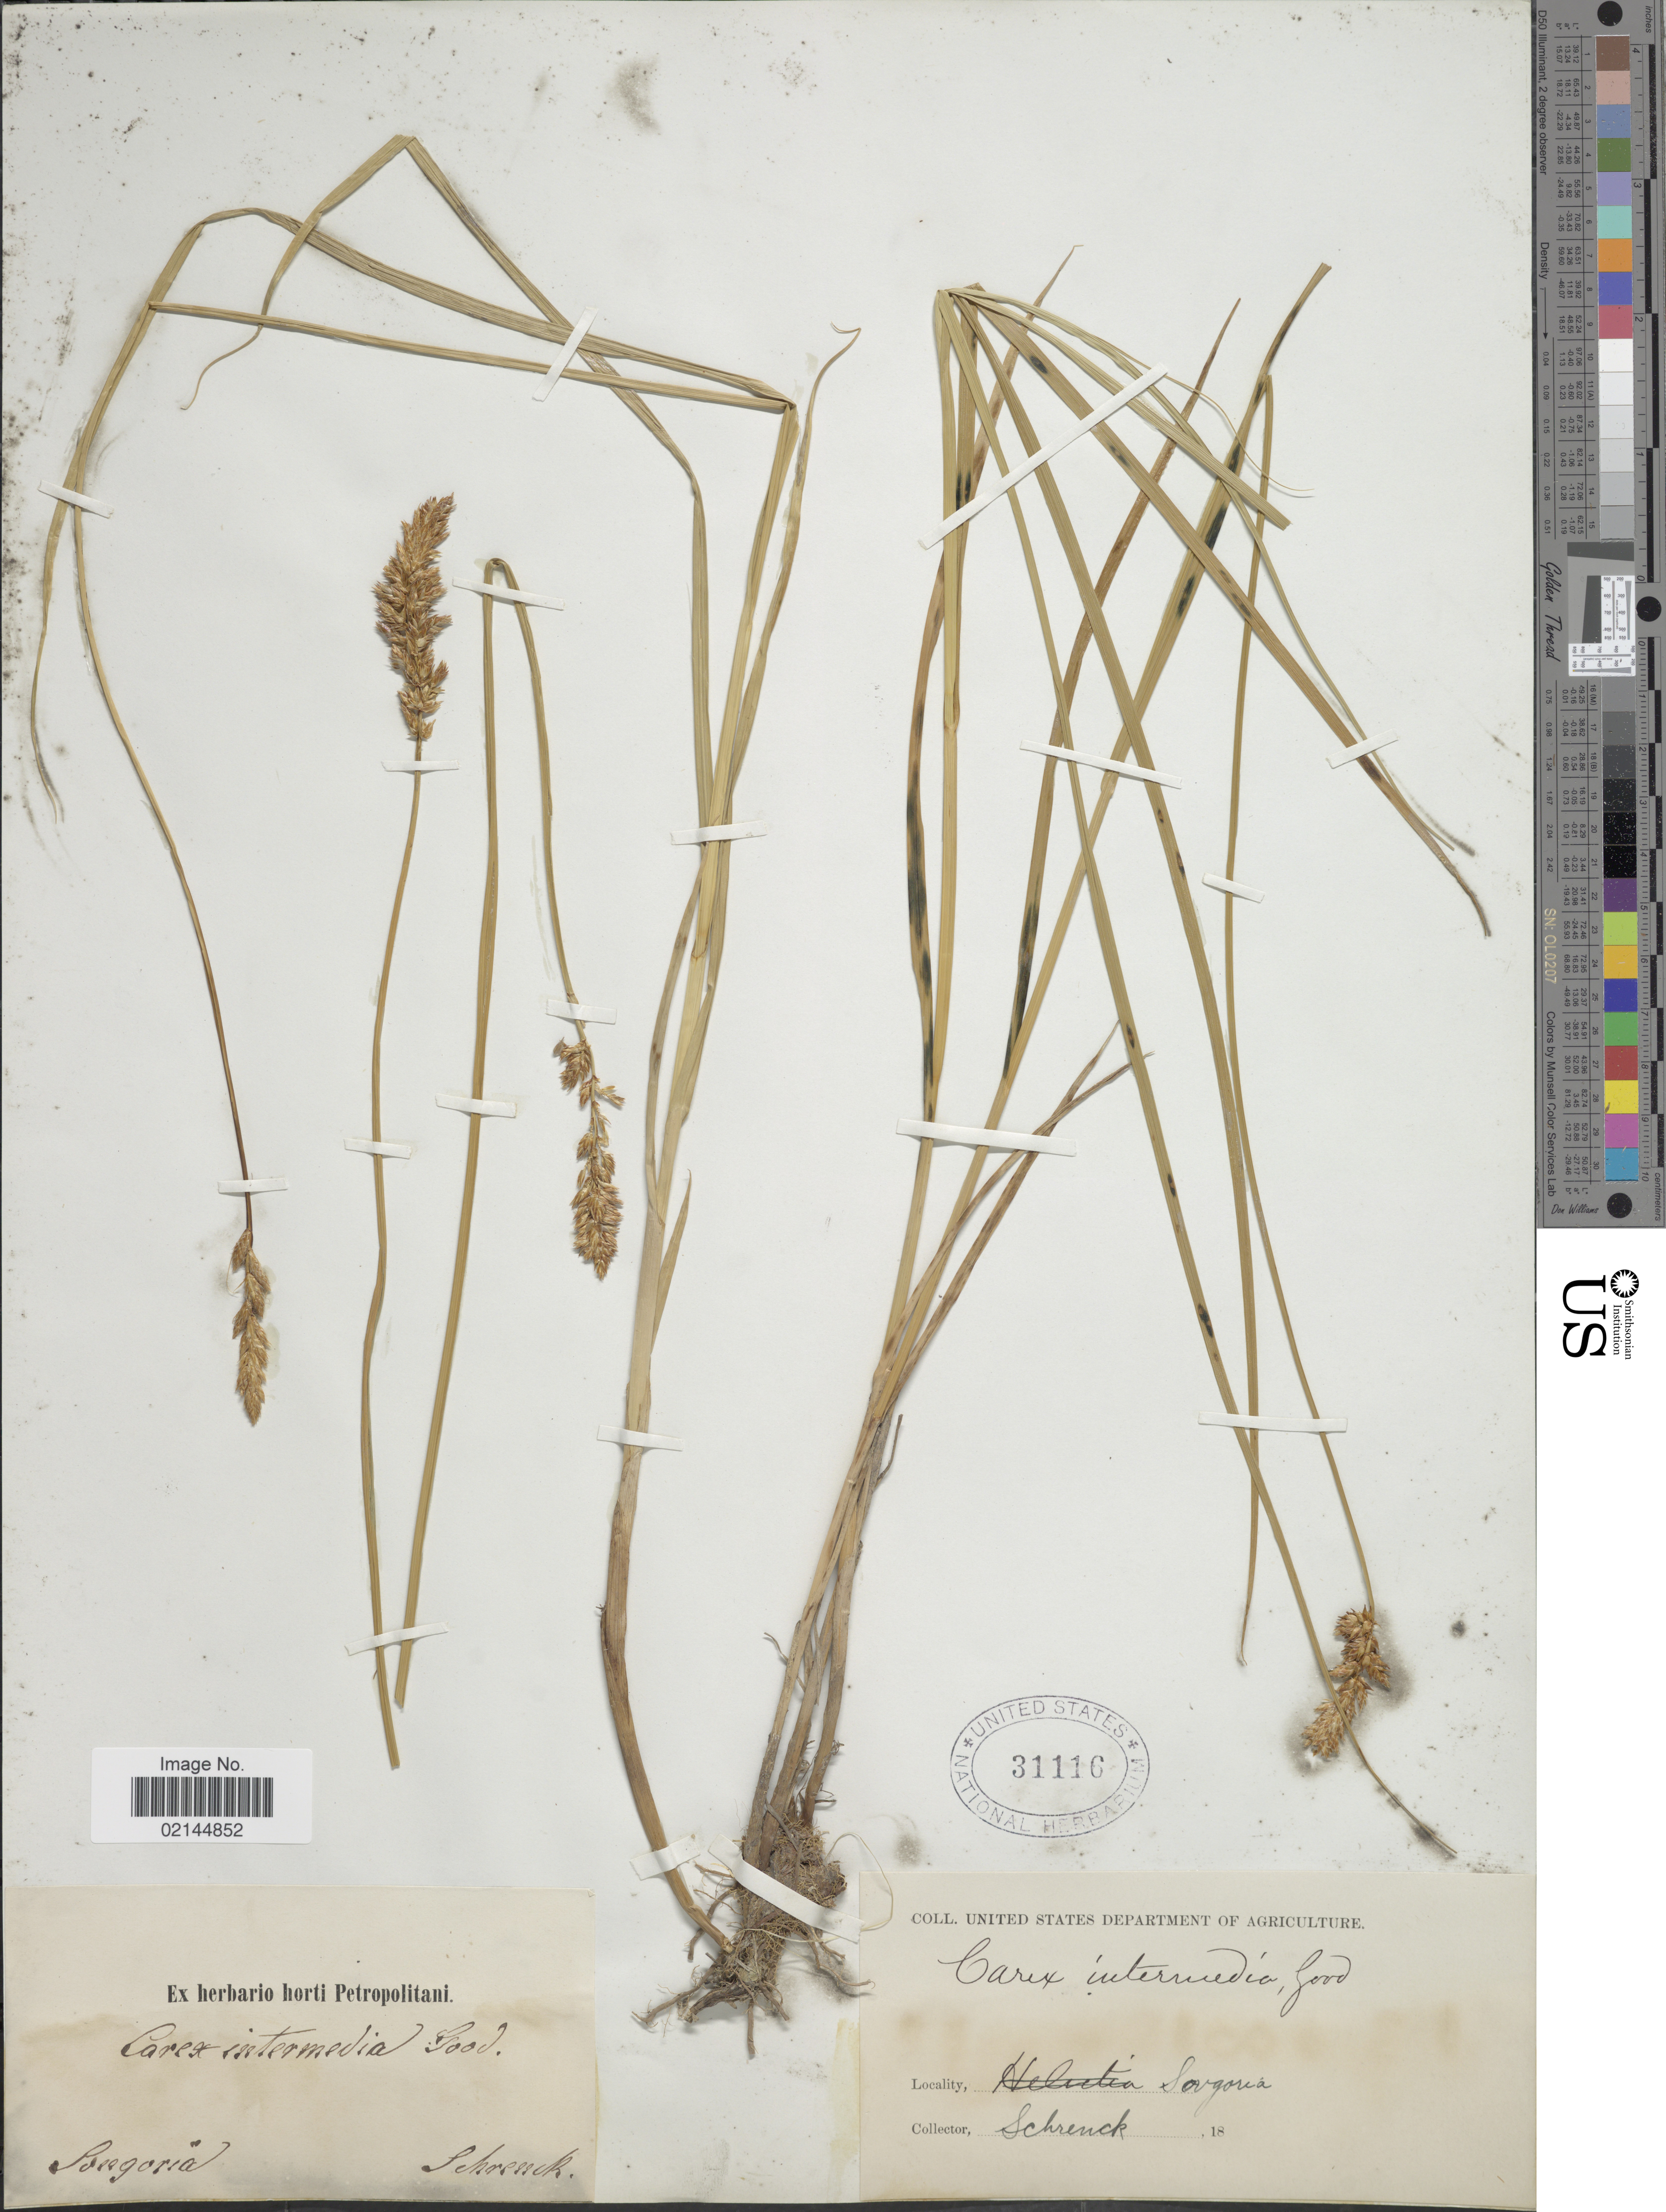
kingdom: Plantae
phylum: Tracheophyta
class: Liliopsida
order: Poales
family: Cyperaceae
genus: Carex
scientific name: Carex disticha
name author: Huds.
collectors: -- Schrenck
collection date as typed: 18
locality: Sovgoria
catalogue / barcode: US 31116